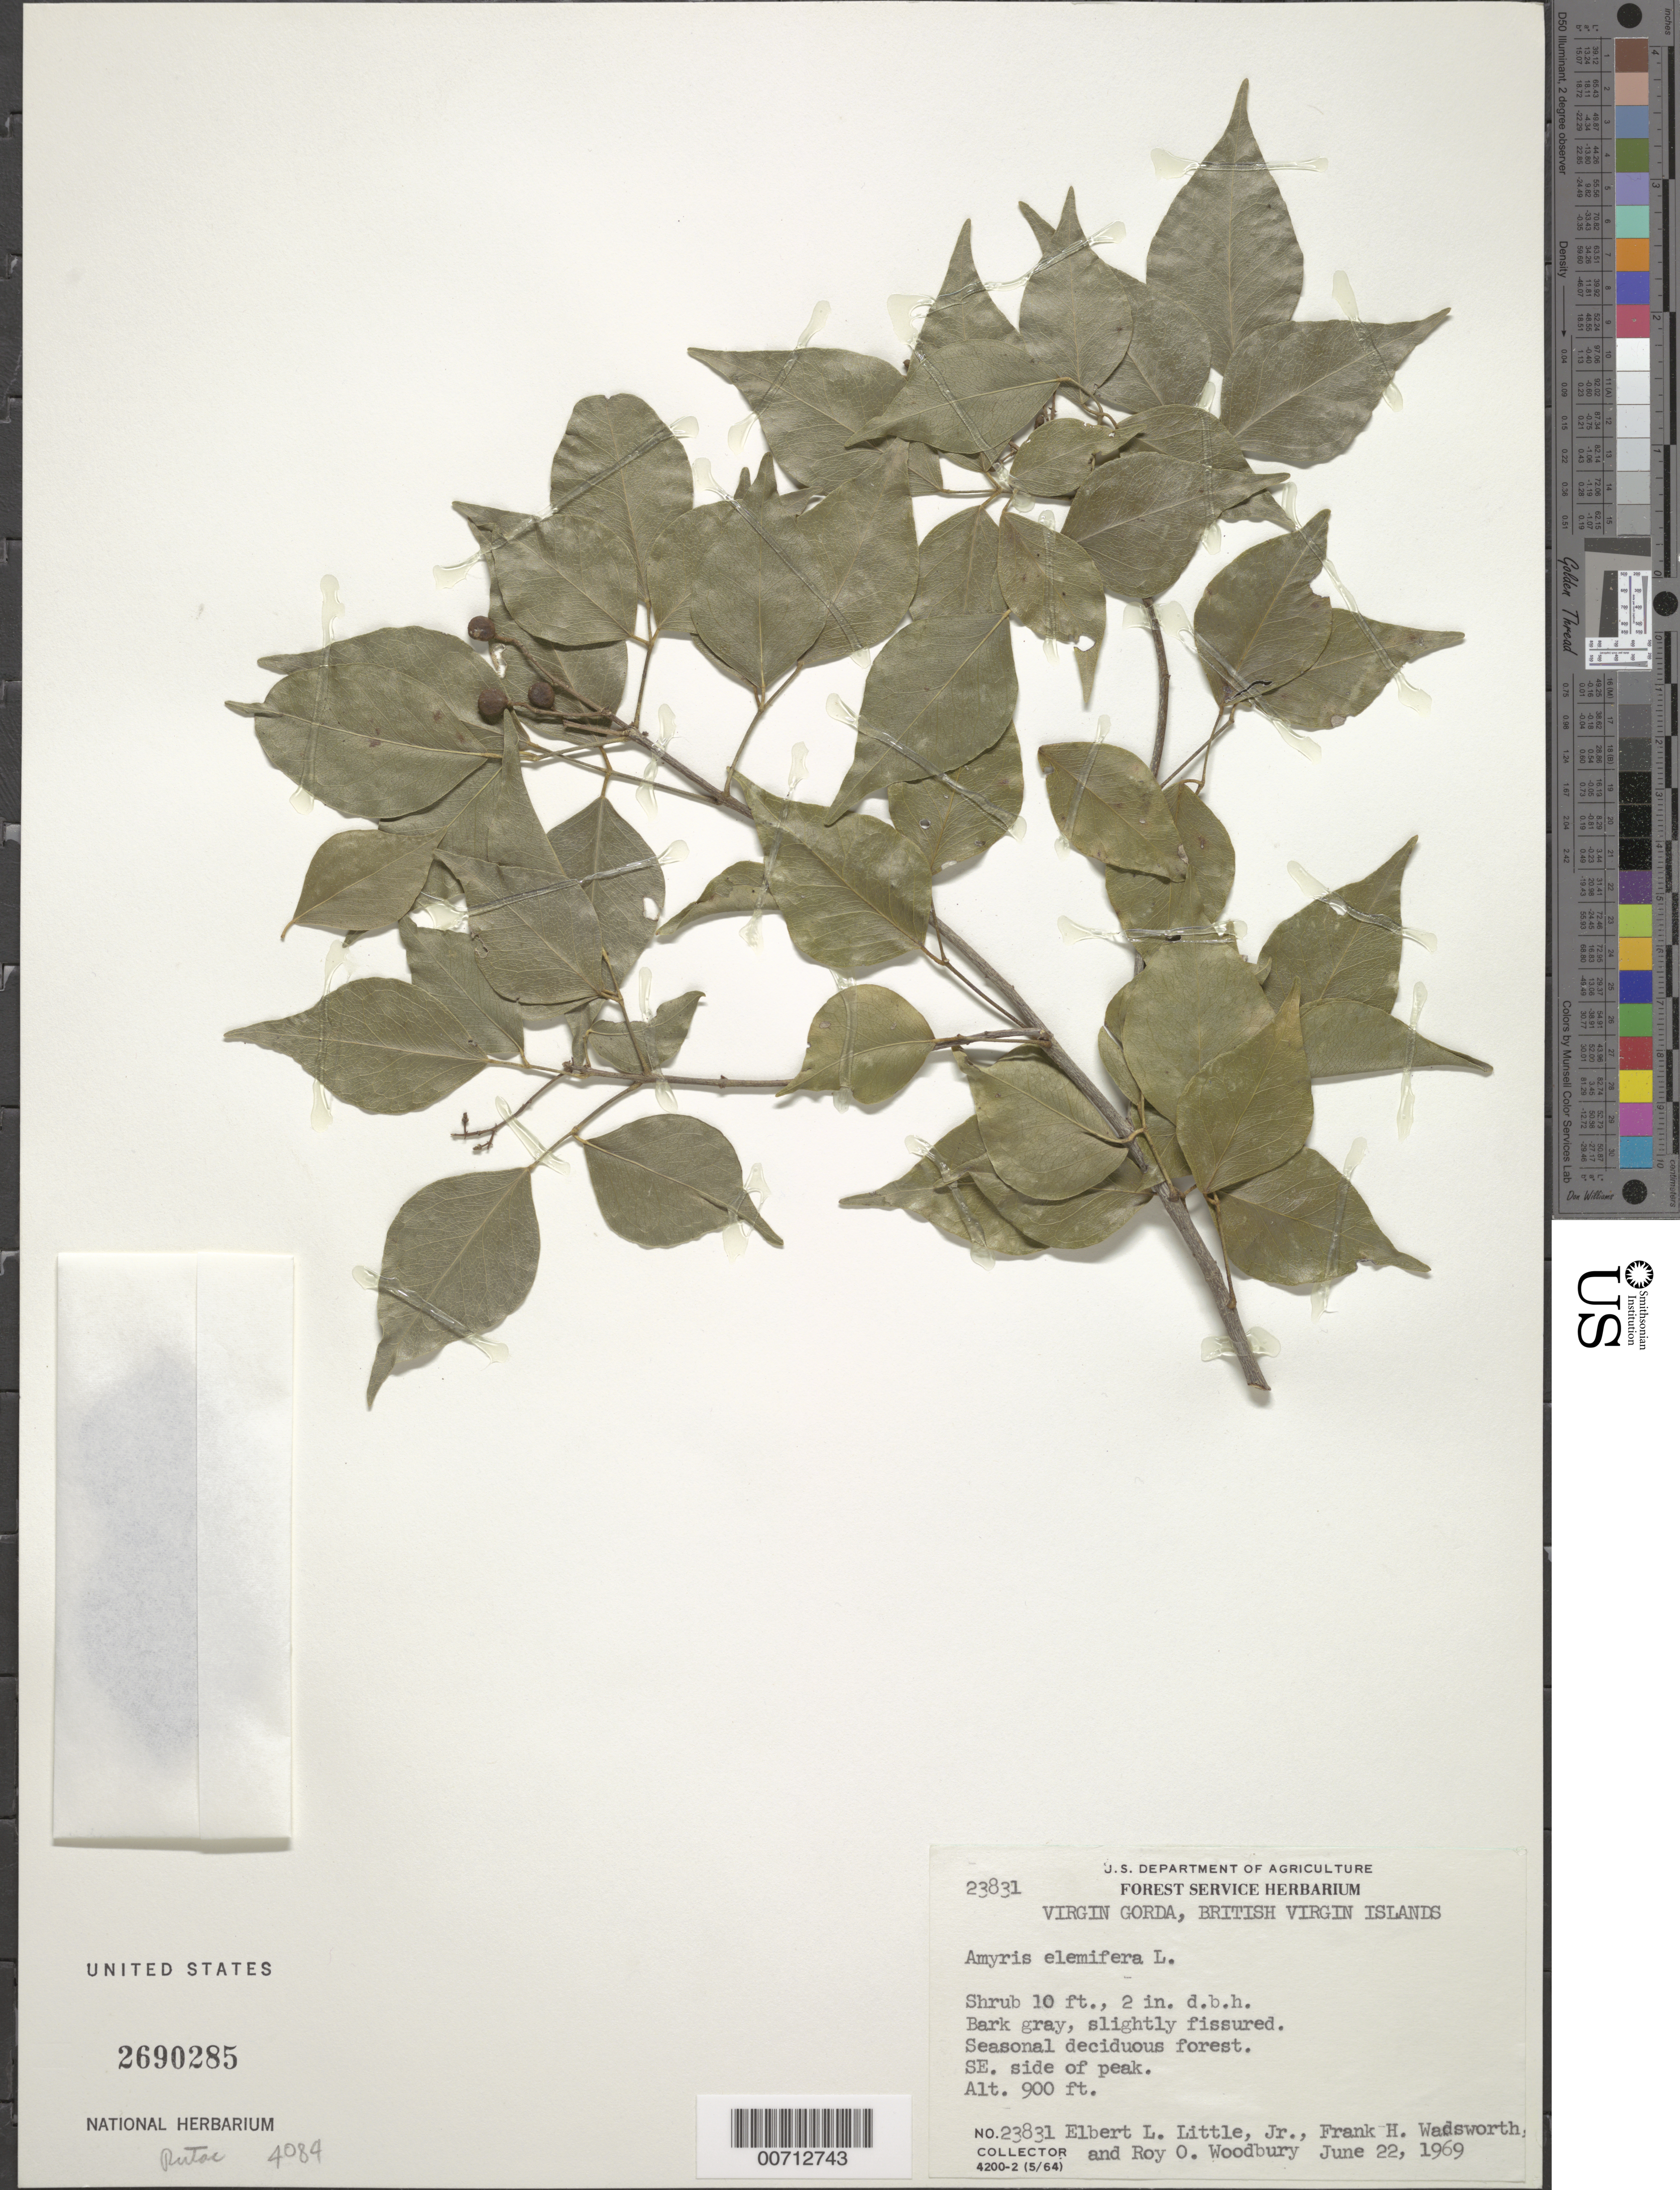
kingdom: Plantae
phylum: Tracheophyta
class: Magnoliopsida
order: Sapindales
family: Rutaceae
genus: Amyris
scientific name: Amyris elemifera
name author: L.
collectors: E. L. Little, F. Wadsworth & R. O. Woodbury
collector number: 23831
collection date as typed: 22 Jun 1969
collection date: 1969-06-22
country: British Virgin Islands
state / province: Virgin Gorda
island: Virgin Gorda Island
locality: SE side of peak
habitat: Seasonal deciduous forest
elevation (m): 274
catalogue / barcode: US 2690285